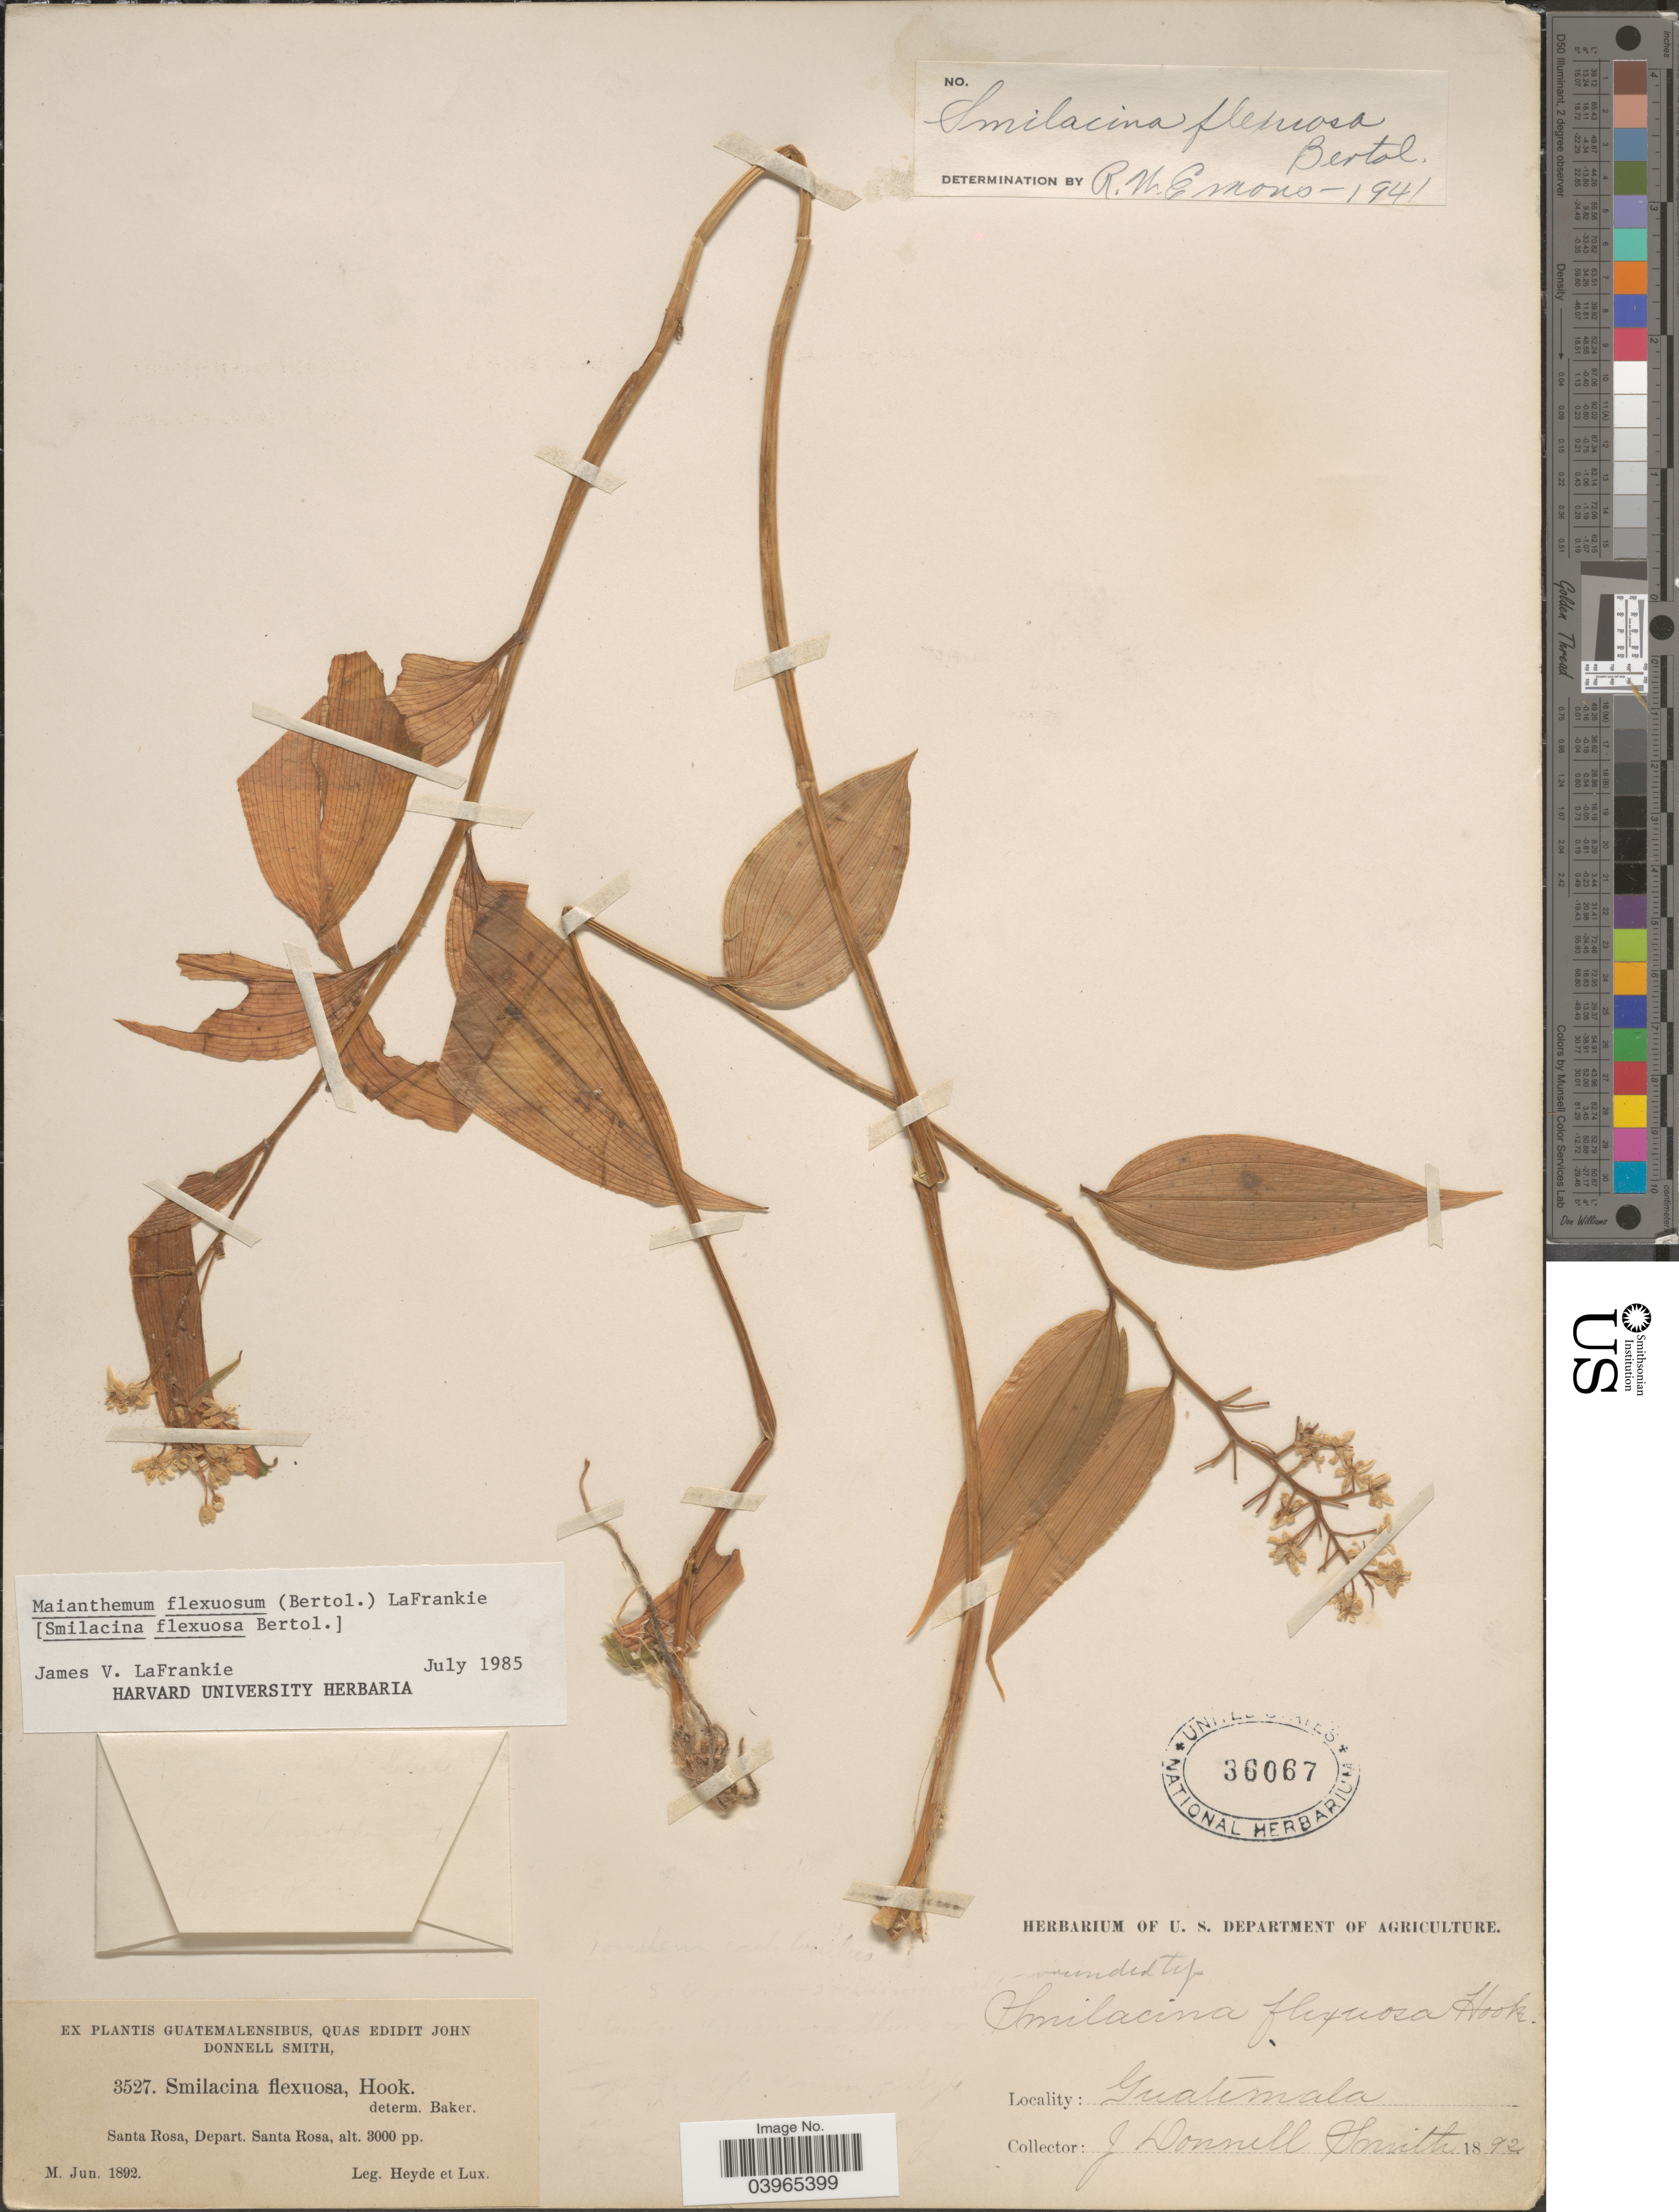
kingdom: Plantae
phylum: Tracheophyta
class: Liliopsida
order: Asparagales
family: Asparagaceae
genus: Maianthemum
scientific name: Maianthemum flexuosum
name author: (Bertol.) LaFrankie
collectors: Heyde & Lux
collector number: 3527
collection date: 1892-06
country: Guatemala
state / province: Santa Rosa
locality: Santa Rosa, Depart. Santa Rosa.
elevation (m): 914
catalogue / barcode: US 36067